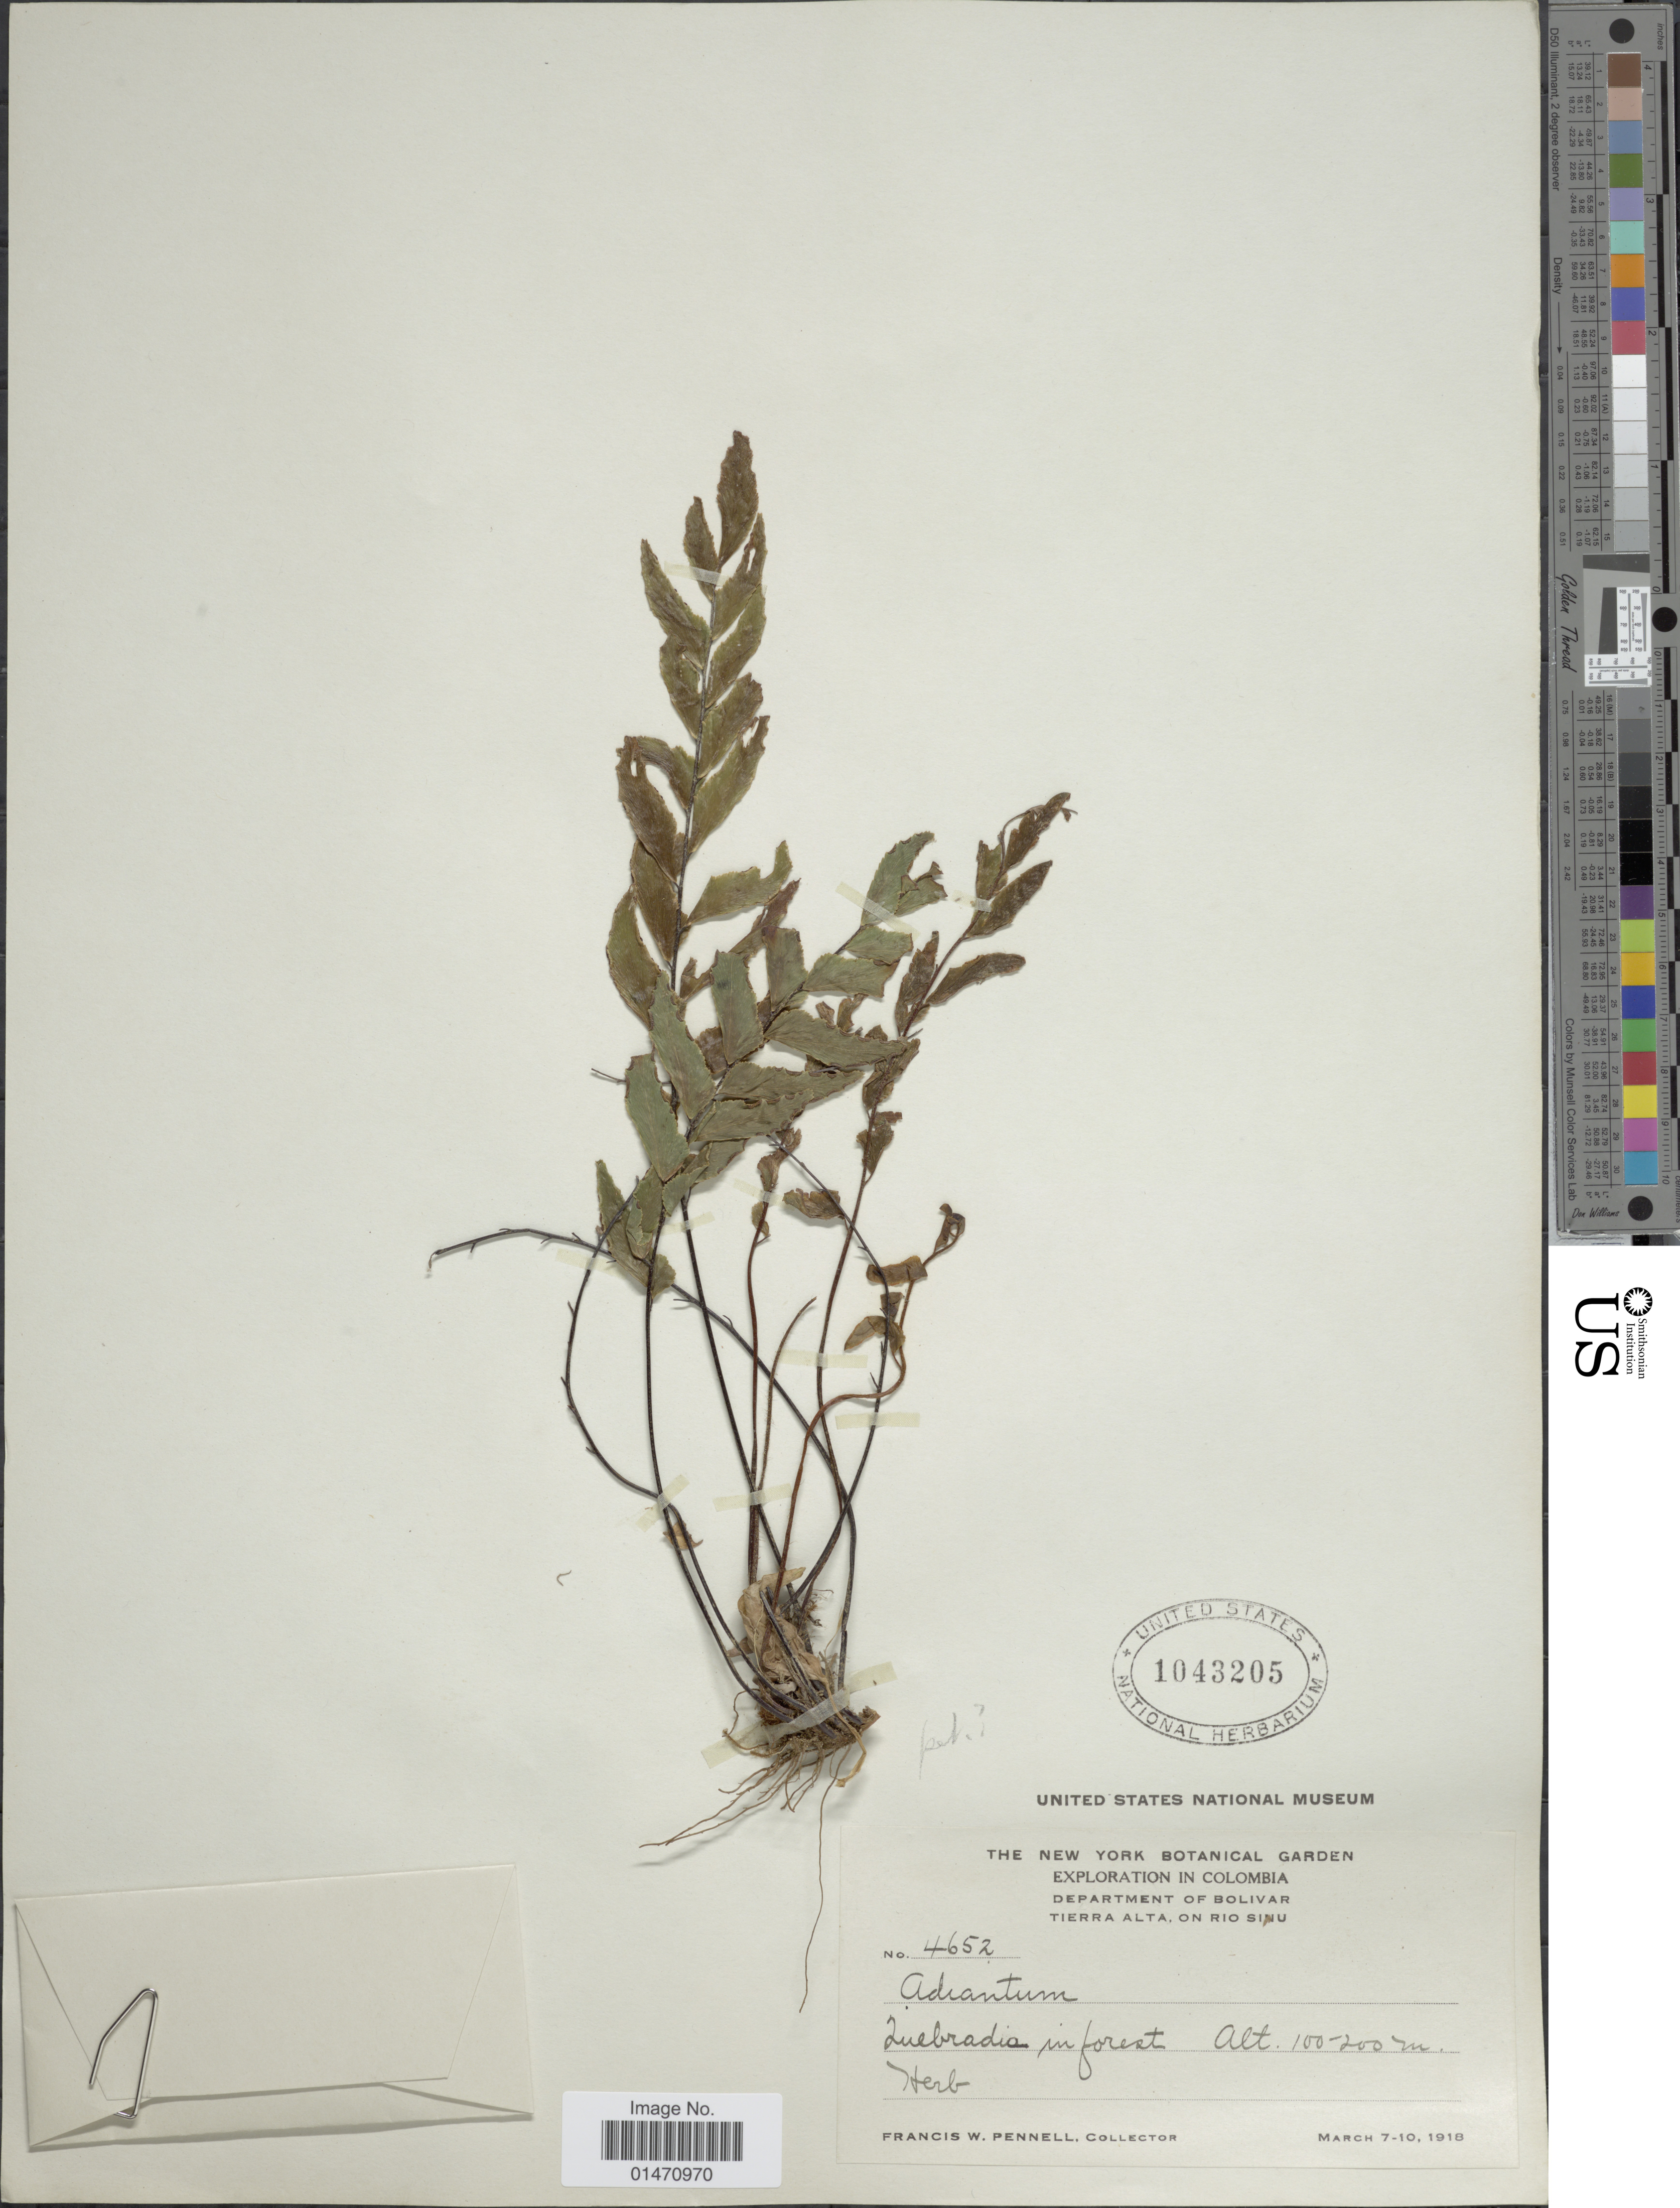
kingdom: Plantae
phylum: Tracheophyta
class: Polypodiopsida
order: Polypodiales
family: Pteridaceae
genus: Adiantum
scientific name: Adiantum petiolatum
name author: Desv.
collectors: F. W. Pennell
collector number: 4652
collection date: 1918-03-07/1918-03-10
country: Colombia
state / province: Bolívar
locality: Department of Bolivar, Tierra ALta, on Rio Sinu, quebradia in forest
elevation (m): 100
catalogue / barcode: US 1043205